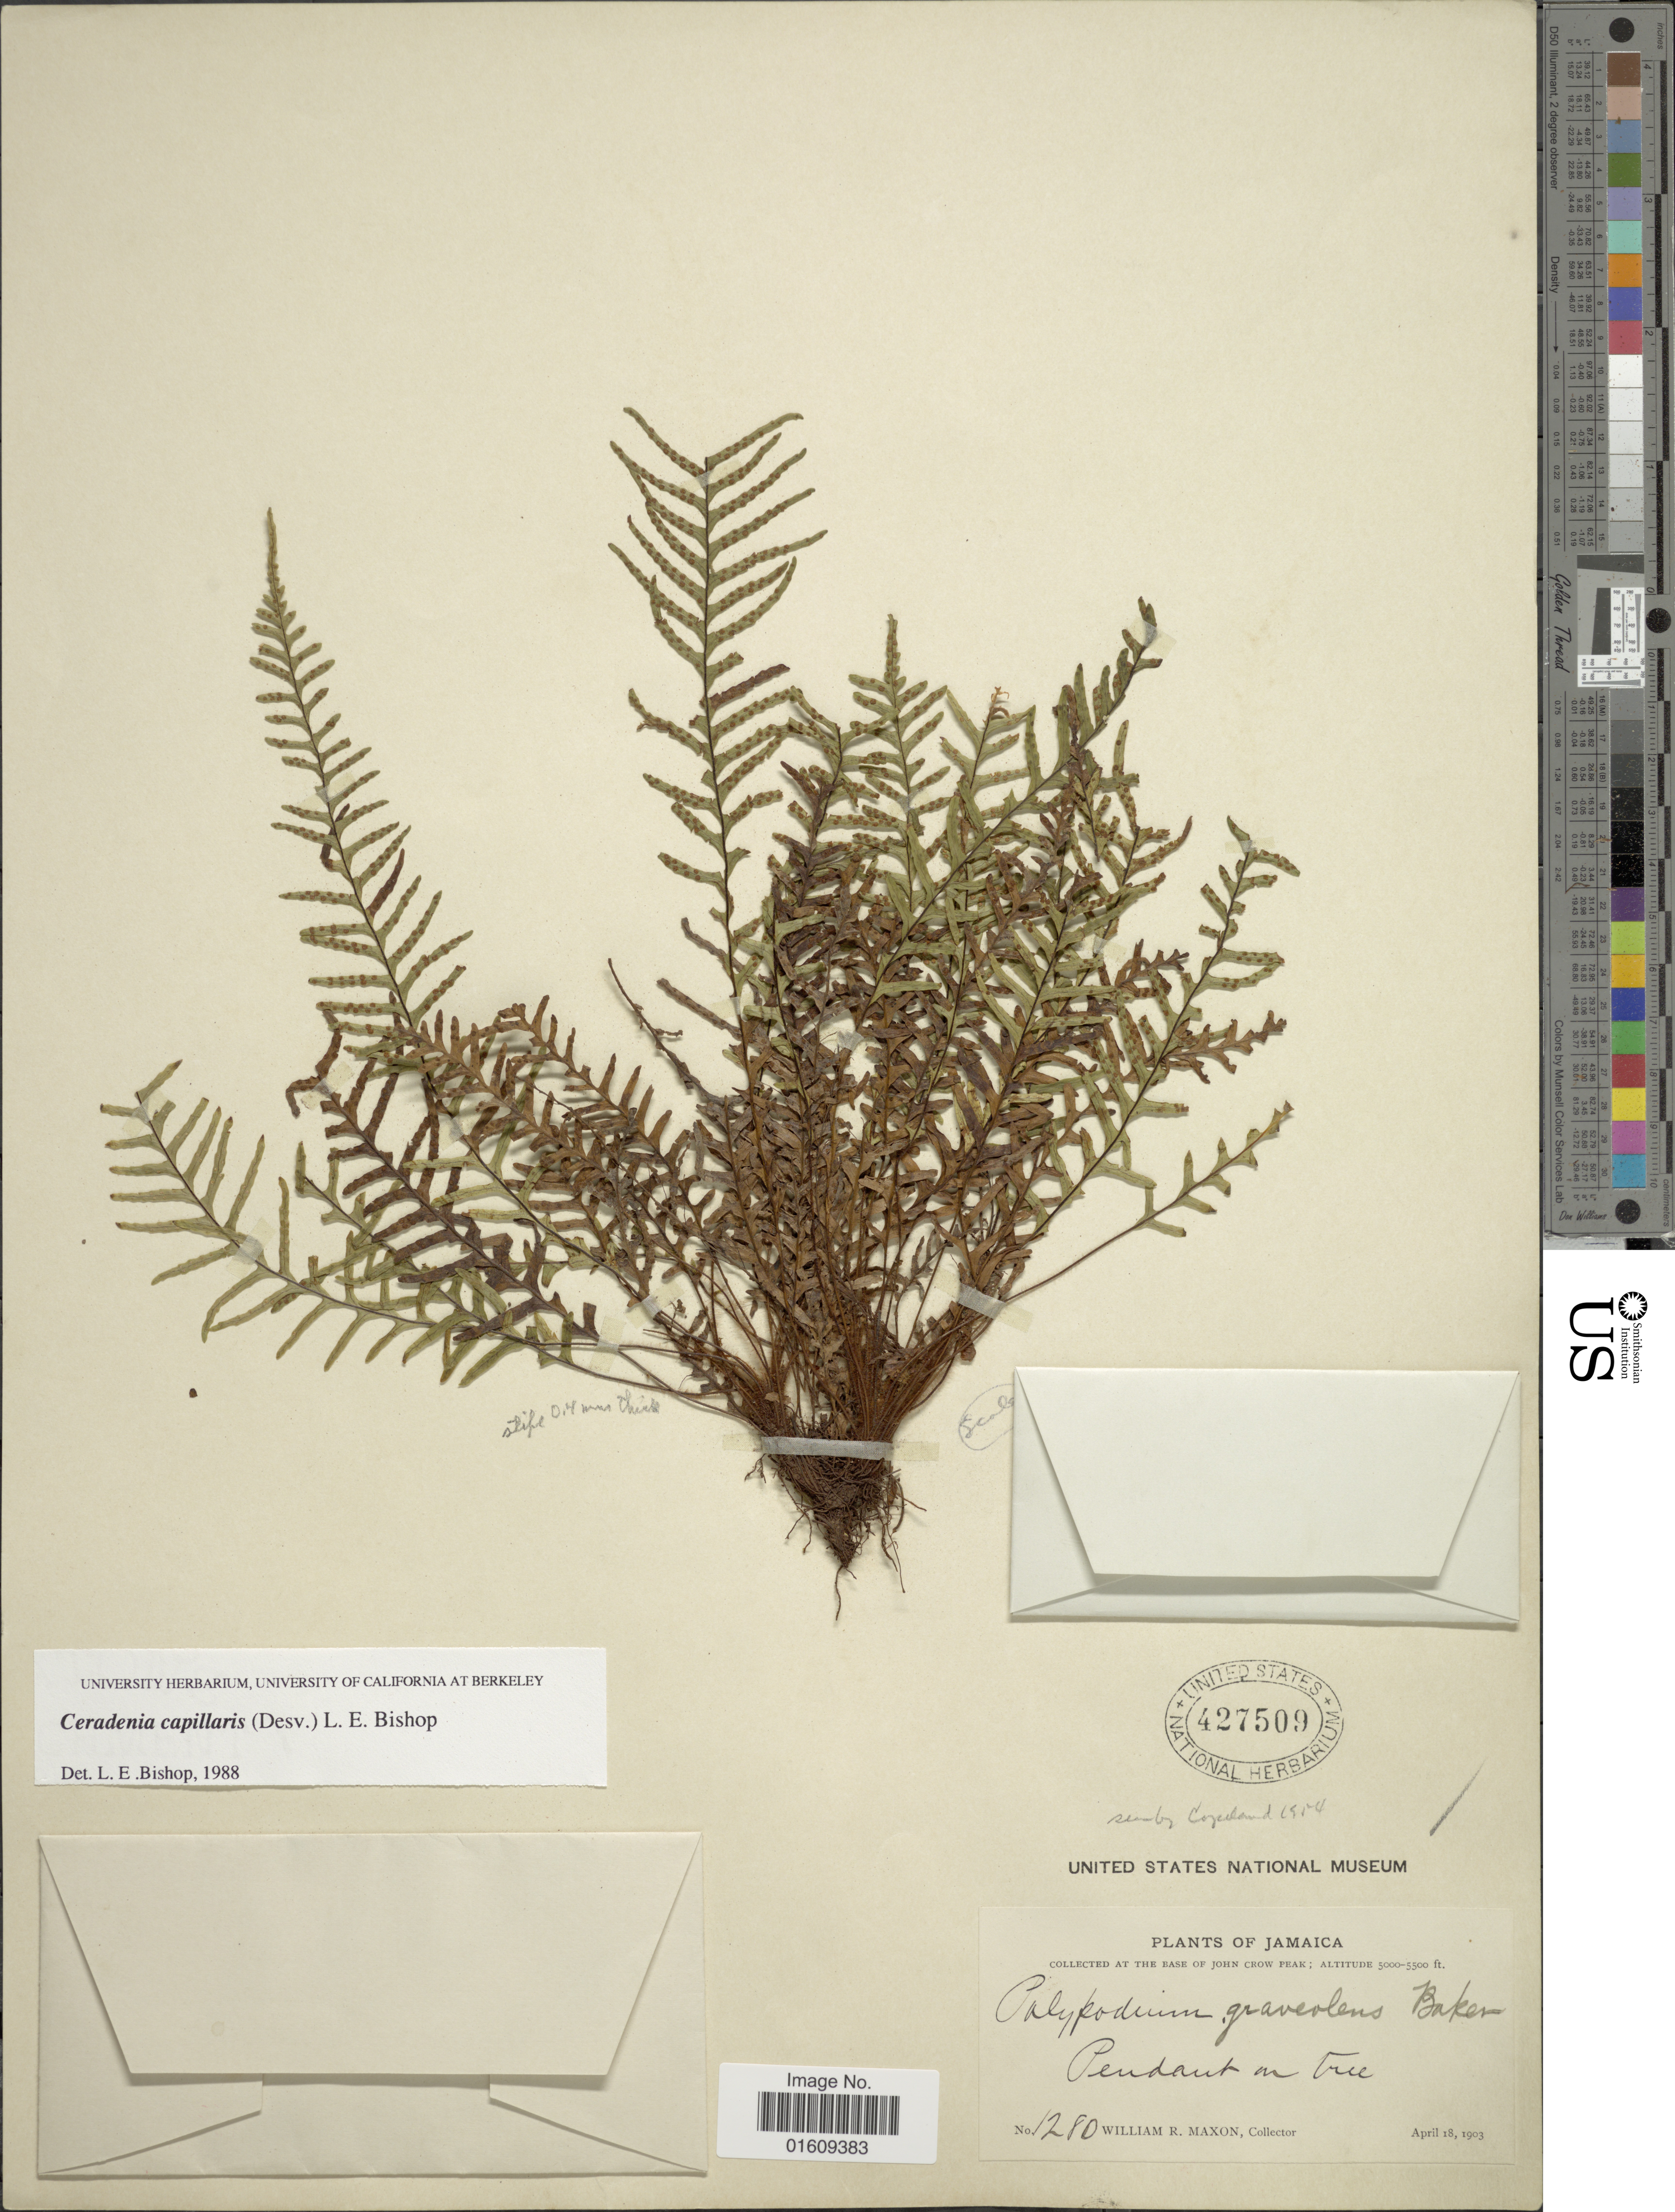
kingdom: Plantae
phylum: Tracheophyta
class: Polypodiopsida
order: Polypodiales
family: Polypodiaceae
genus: Ceradenia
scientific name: Ceradenia capillaris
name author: (Desv.) L.E. Bishop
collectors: W. R. Maxon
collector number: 1210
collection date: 1903-04-18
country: Jamaica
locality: Jamaica, at the base of John Crow Peak.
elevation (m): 1524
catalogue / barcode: US 427509